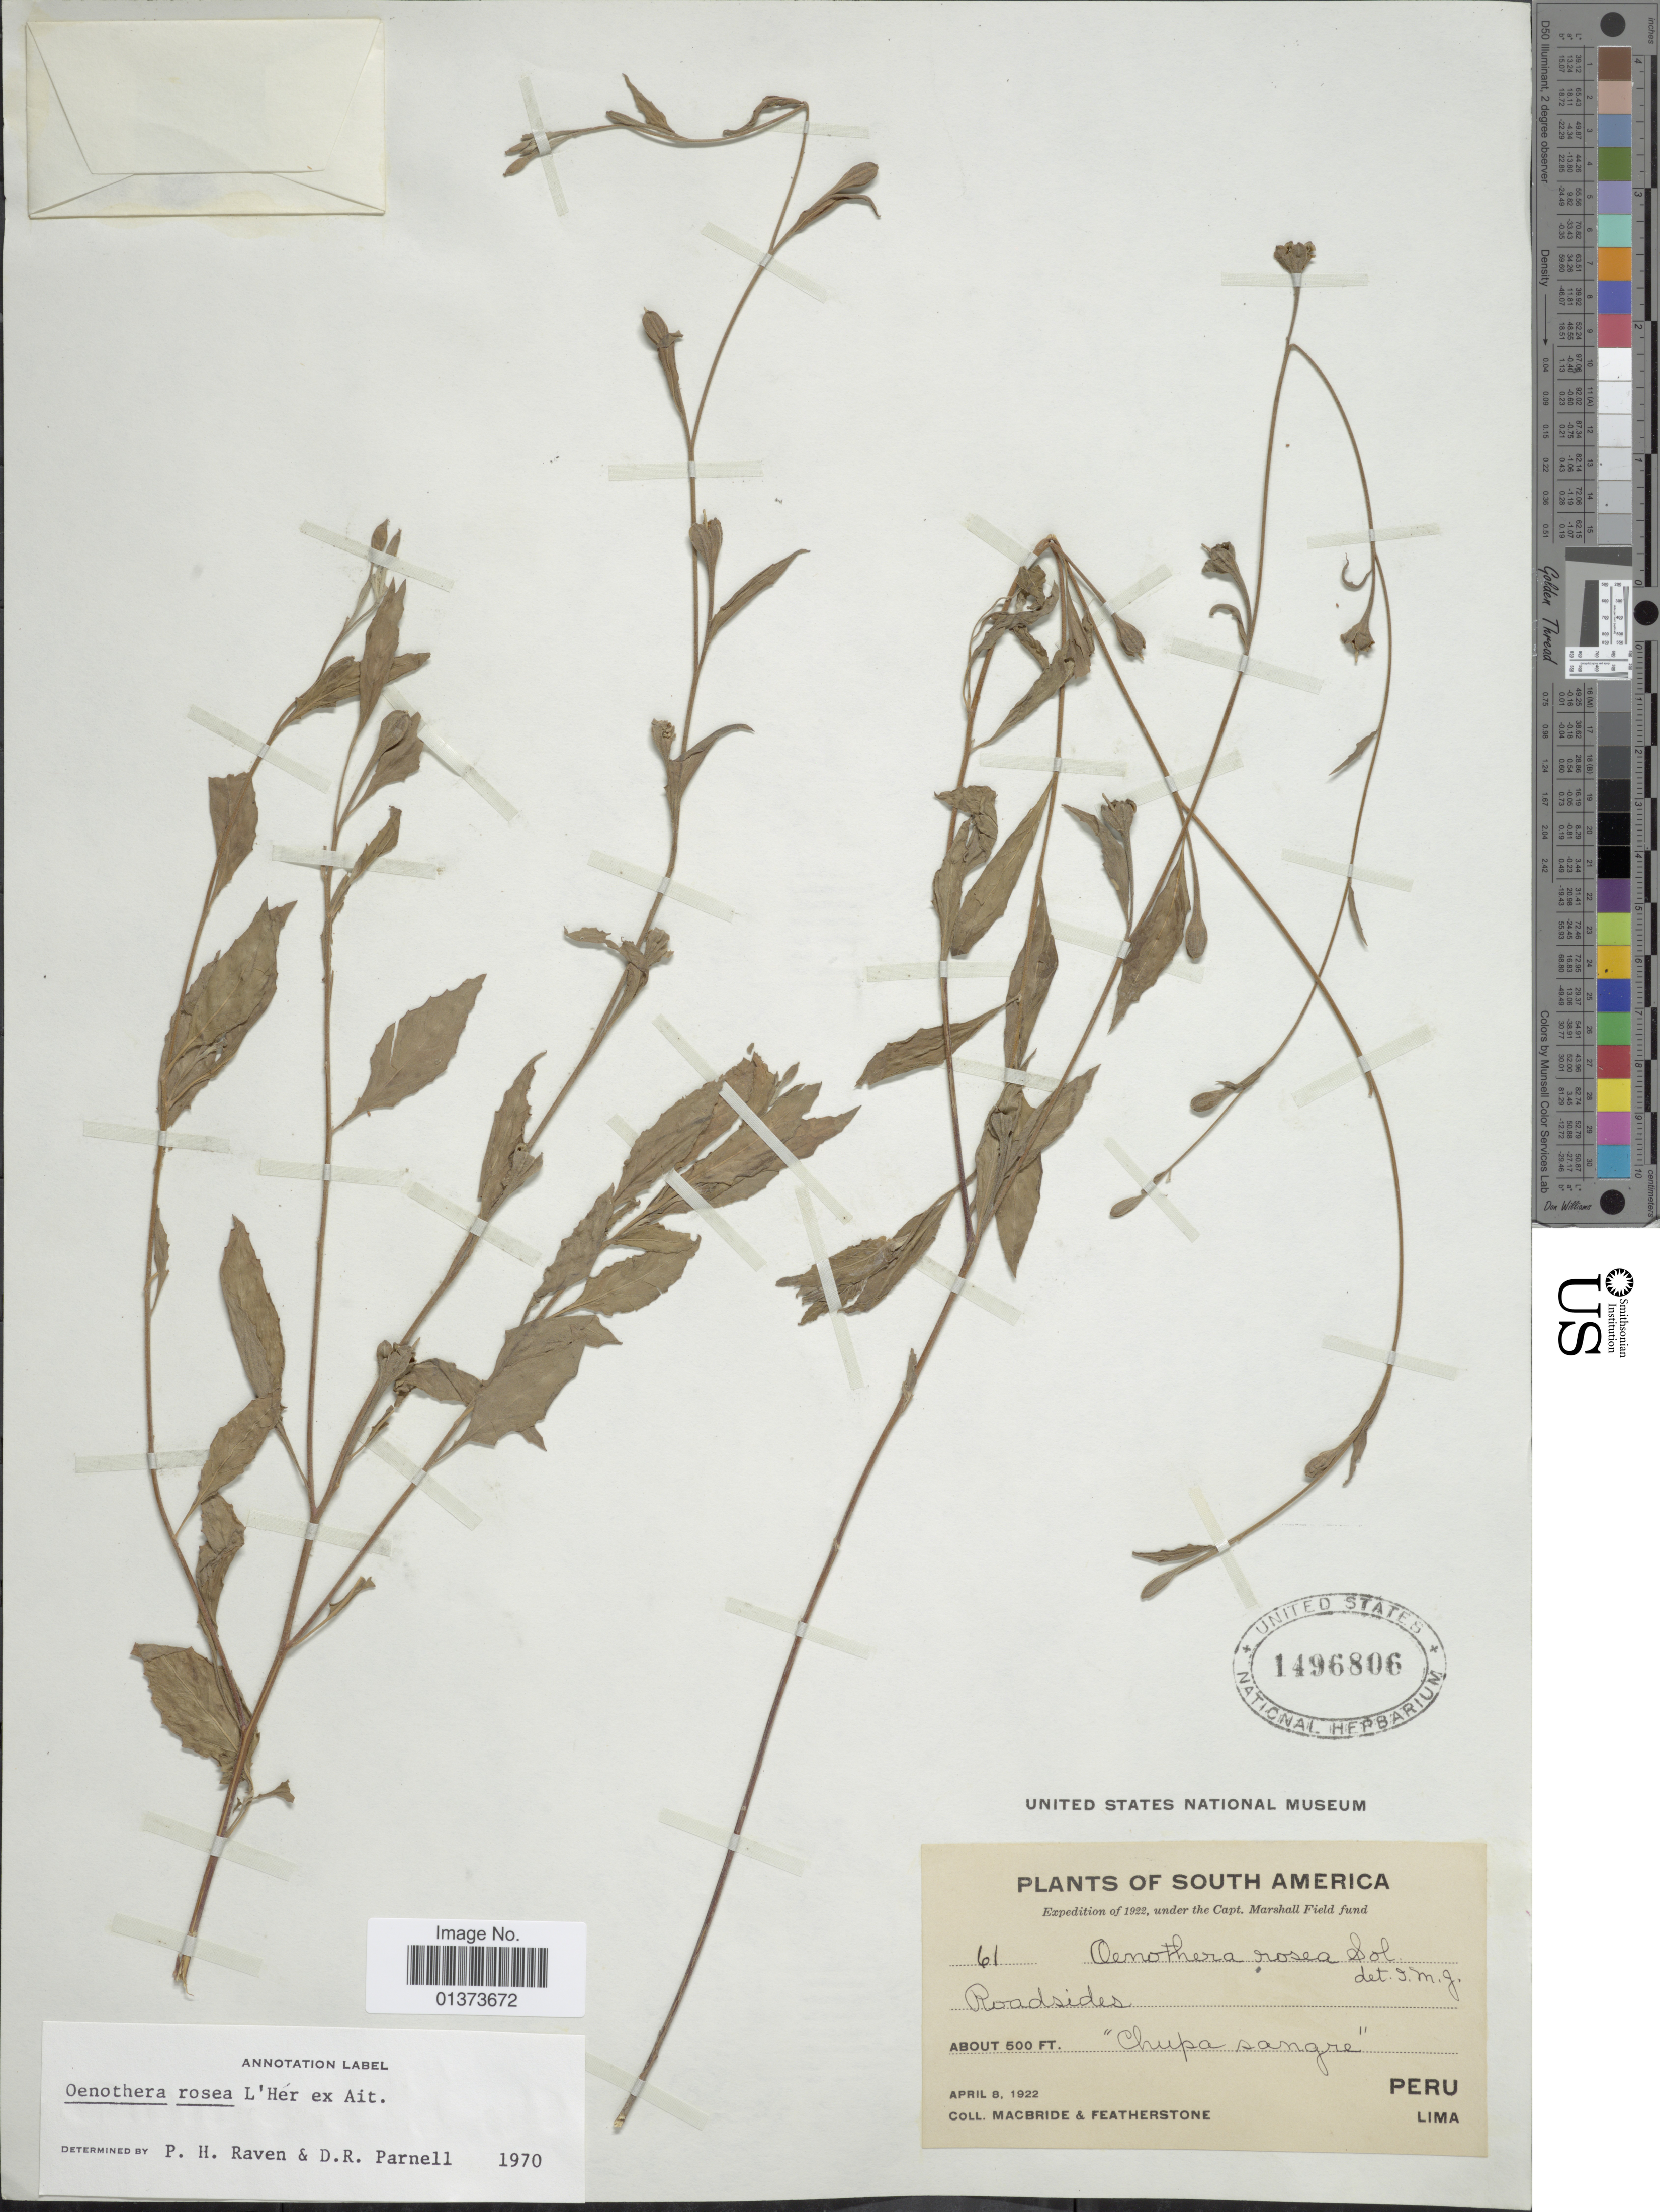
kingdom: Plantae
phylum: Tracheophyta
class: Magnoliopsida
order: Myrtales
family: Onagraceae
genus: Oenothera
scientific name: Oenothera rosea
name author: L'Hér. ex Aiton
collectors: Macbride, -- & -. Featherstone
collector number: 61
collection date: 1922-04-08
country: Peru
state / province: Lima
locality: Chupa sangre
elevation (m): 152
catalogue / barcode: US 1496806